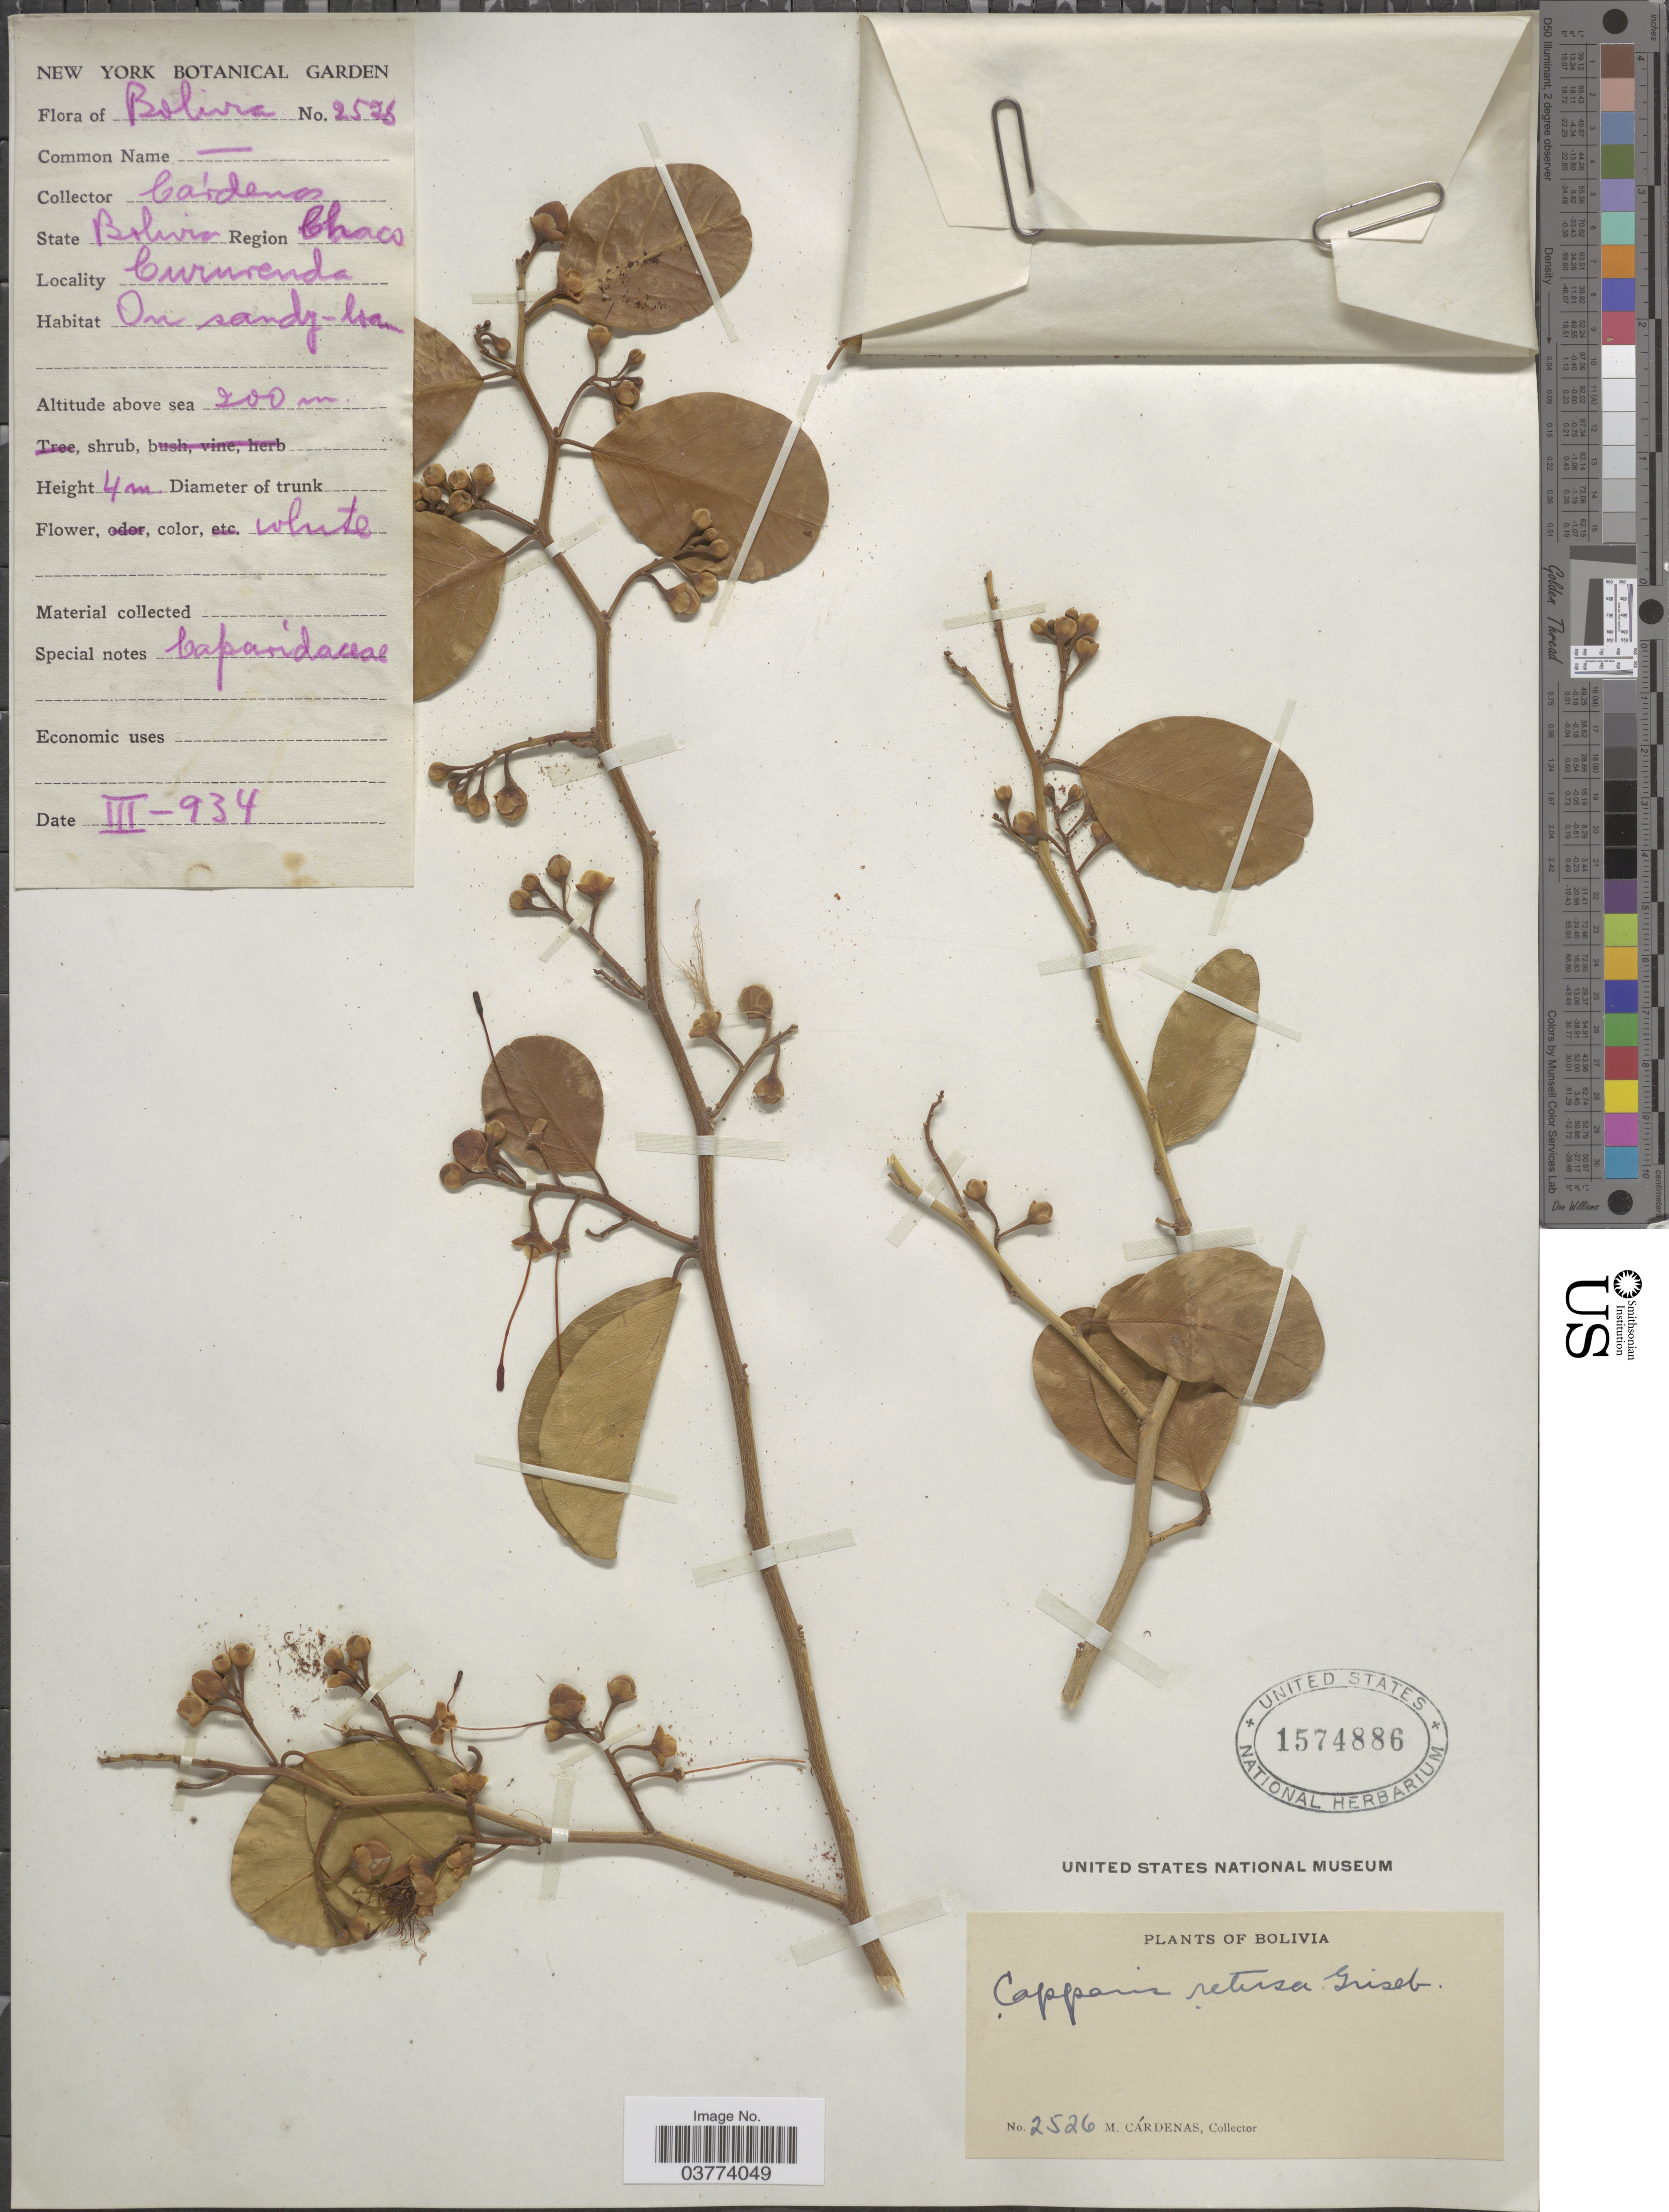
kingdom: Plantae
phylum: Tracheophyta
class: Magnoliopsida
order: Brassicales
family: Capparaceae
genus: Cynophalla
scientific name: Cynophalla retusa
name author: (Griseb.) Cornejo & Iltis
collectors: M. Cárdenas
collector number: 2526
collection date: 1934-03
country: Bolivia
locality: State Boliviar. Region Chaco. Cururenda.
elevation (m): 200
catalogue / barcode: US 1574886